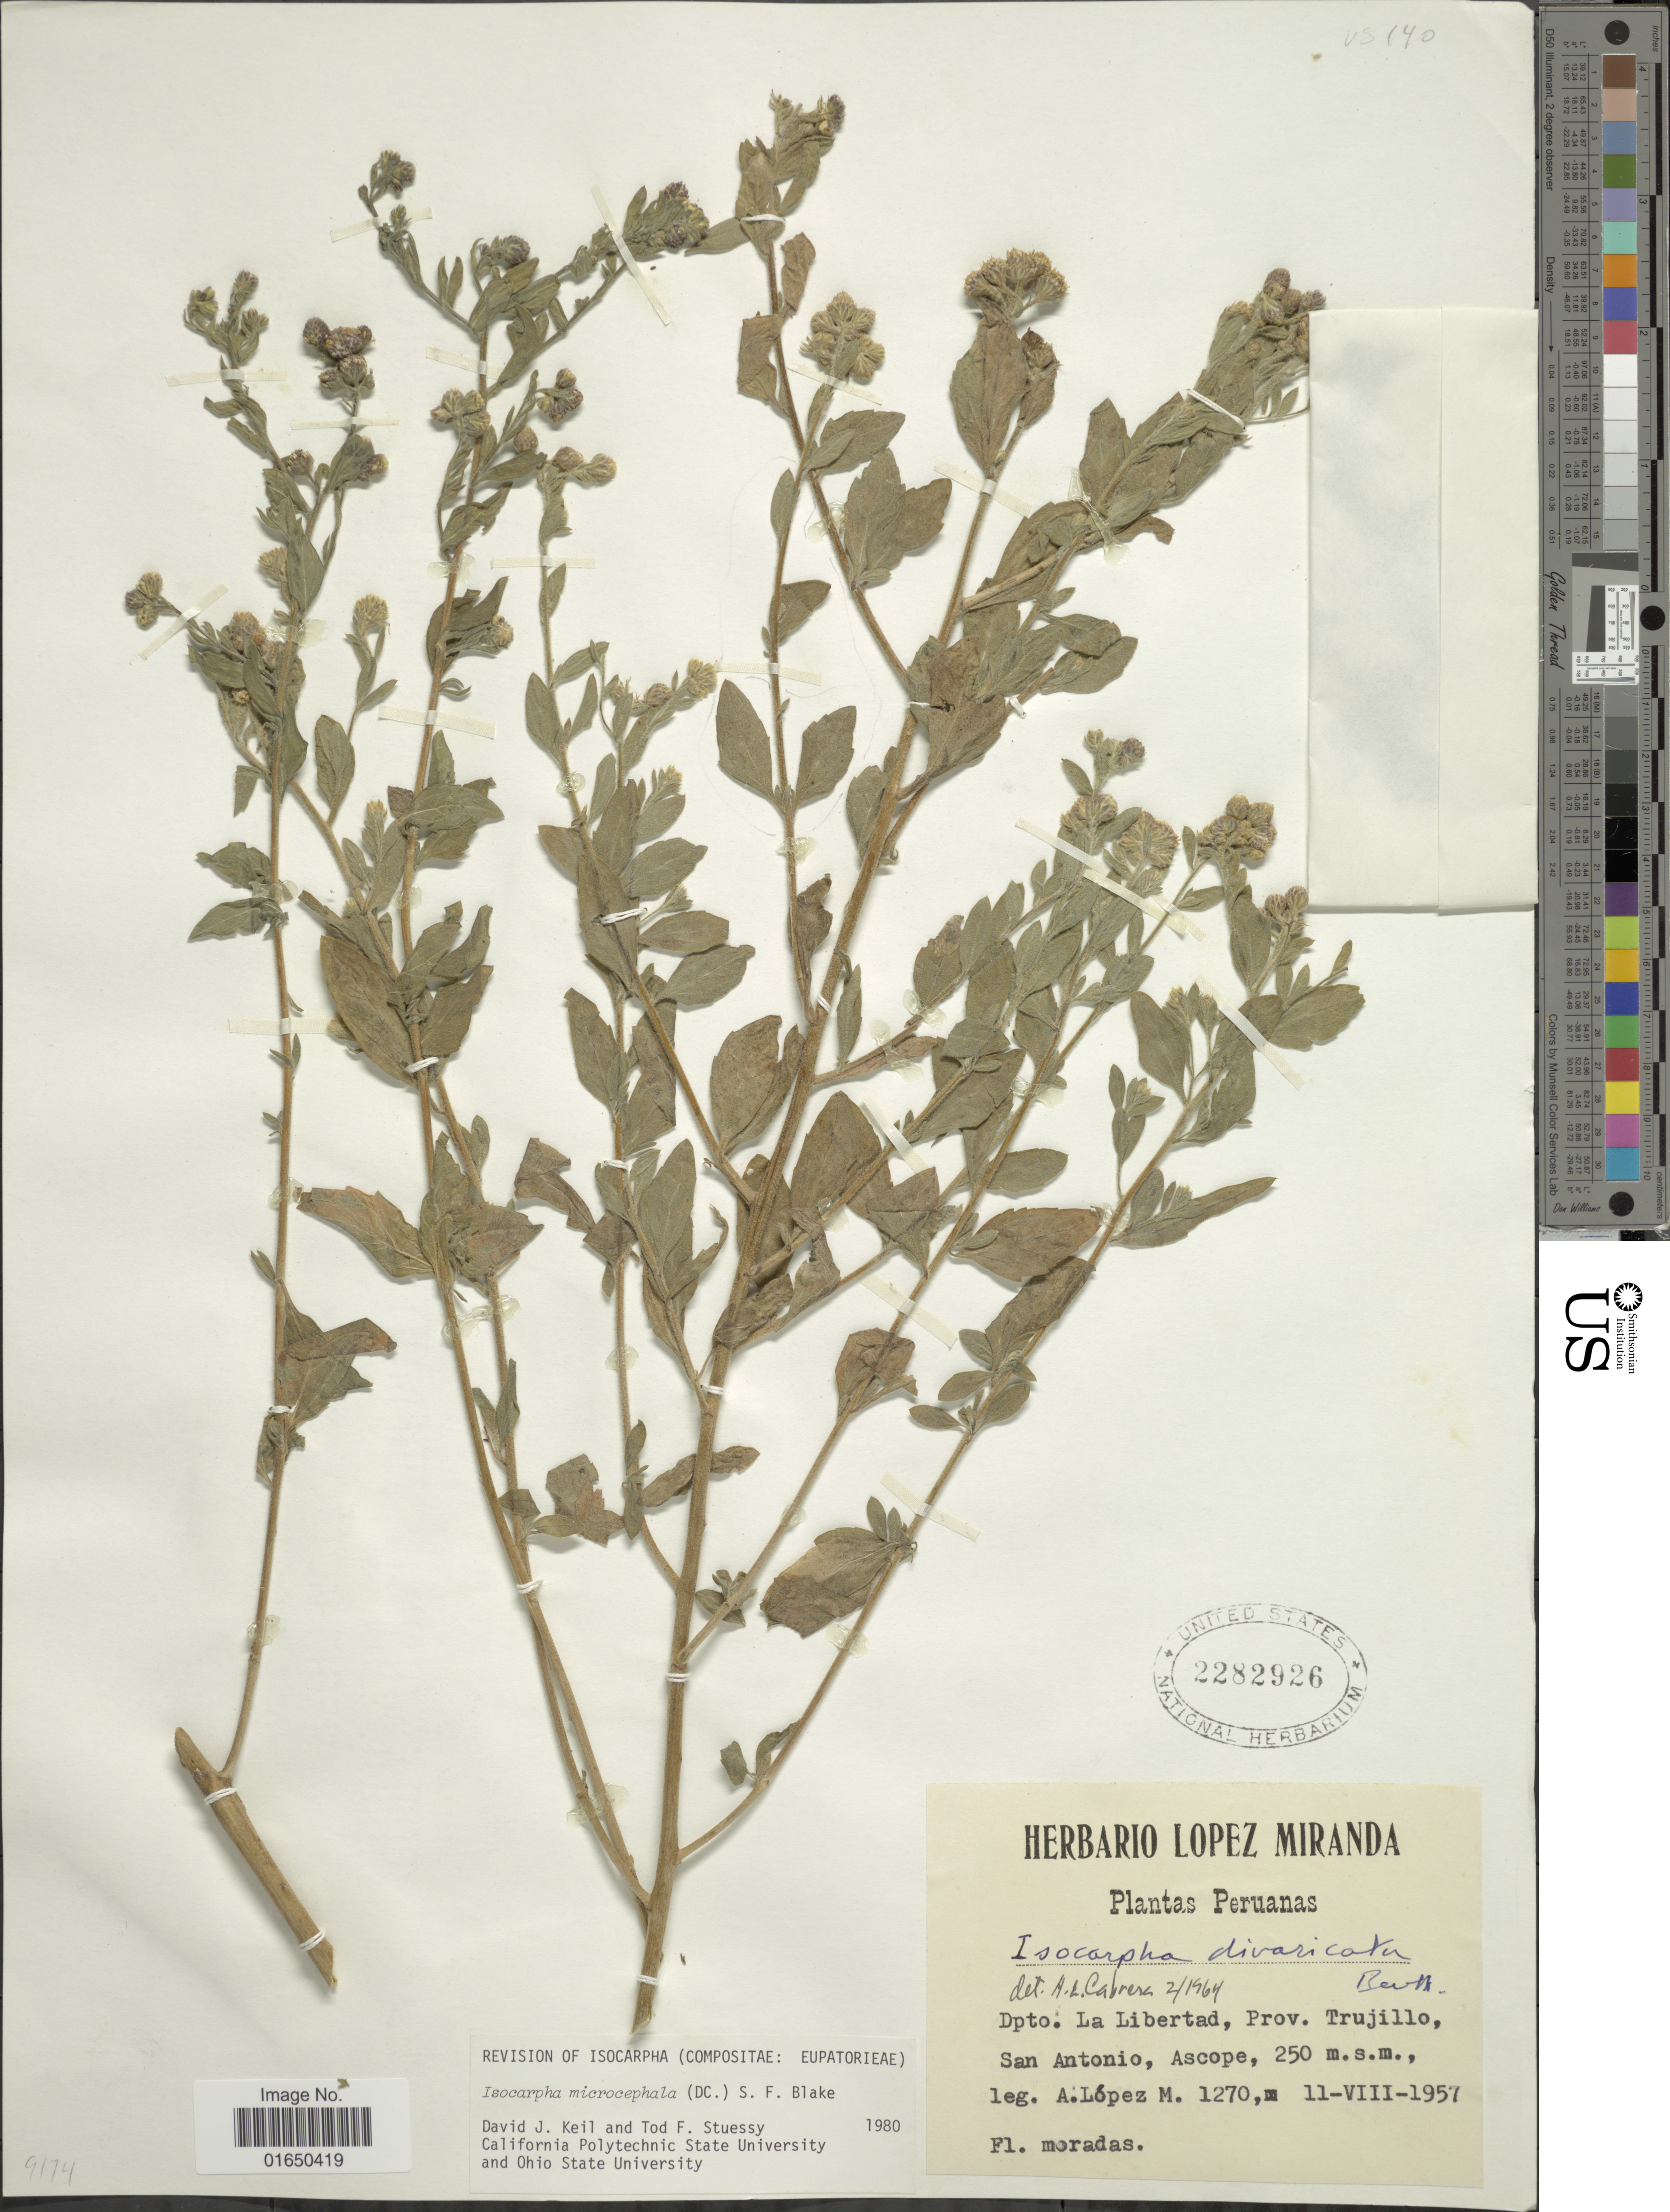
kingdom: Plantae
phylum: Tracheophyta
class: Magnoliopsida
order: Asterales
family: Asteraceae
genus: Isocarpha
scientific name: Isocarpha microcephala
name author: (DC.) S.F. Blake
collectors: A. López M.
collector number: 1270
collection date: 1957-08-11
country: Peru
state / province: La Libertad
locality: Dpto. La Libertad, Prov. Trujillo, San Antonio, Ascope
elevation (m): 250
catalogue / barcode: US 2882926